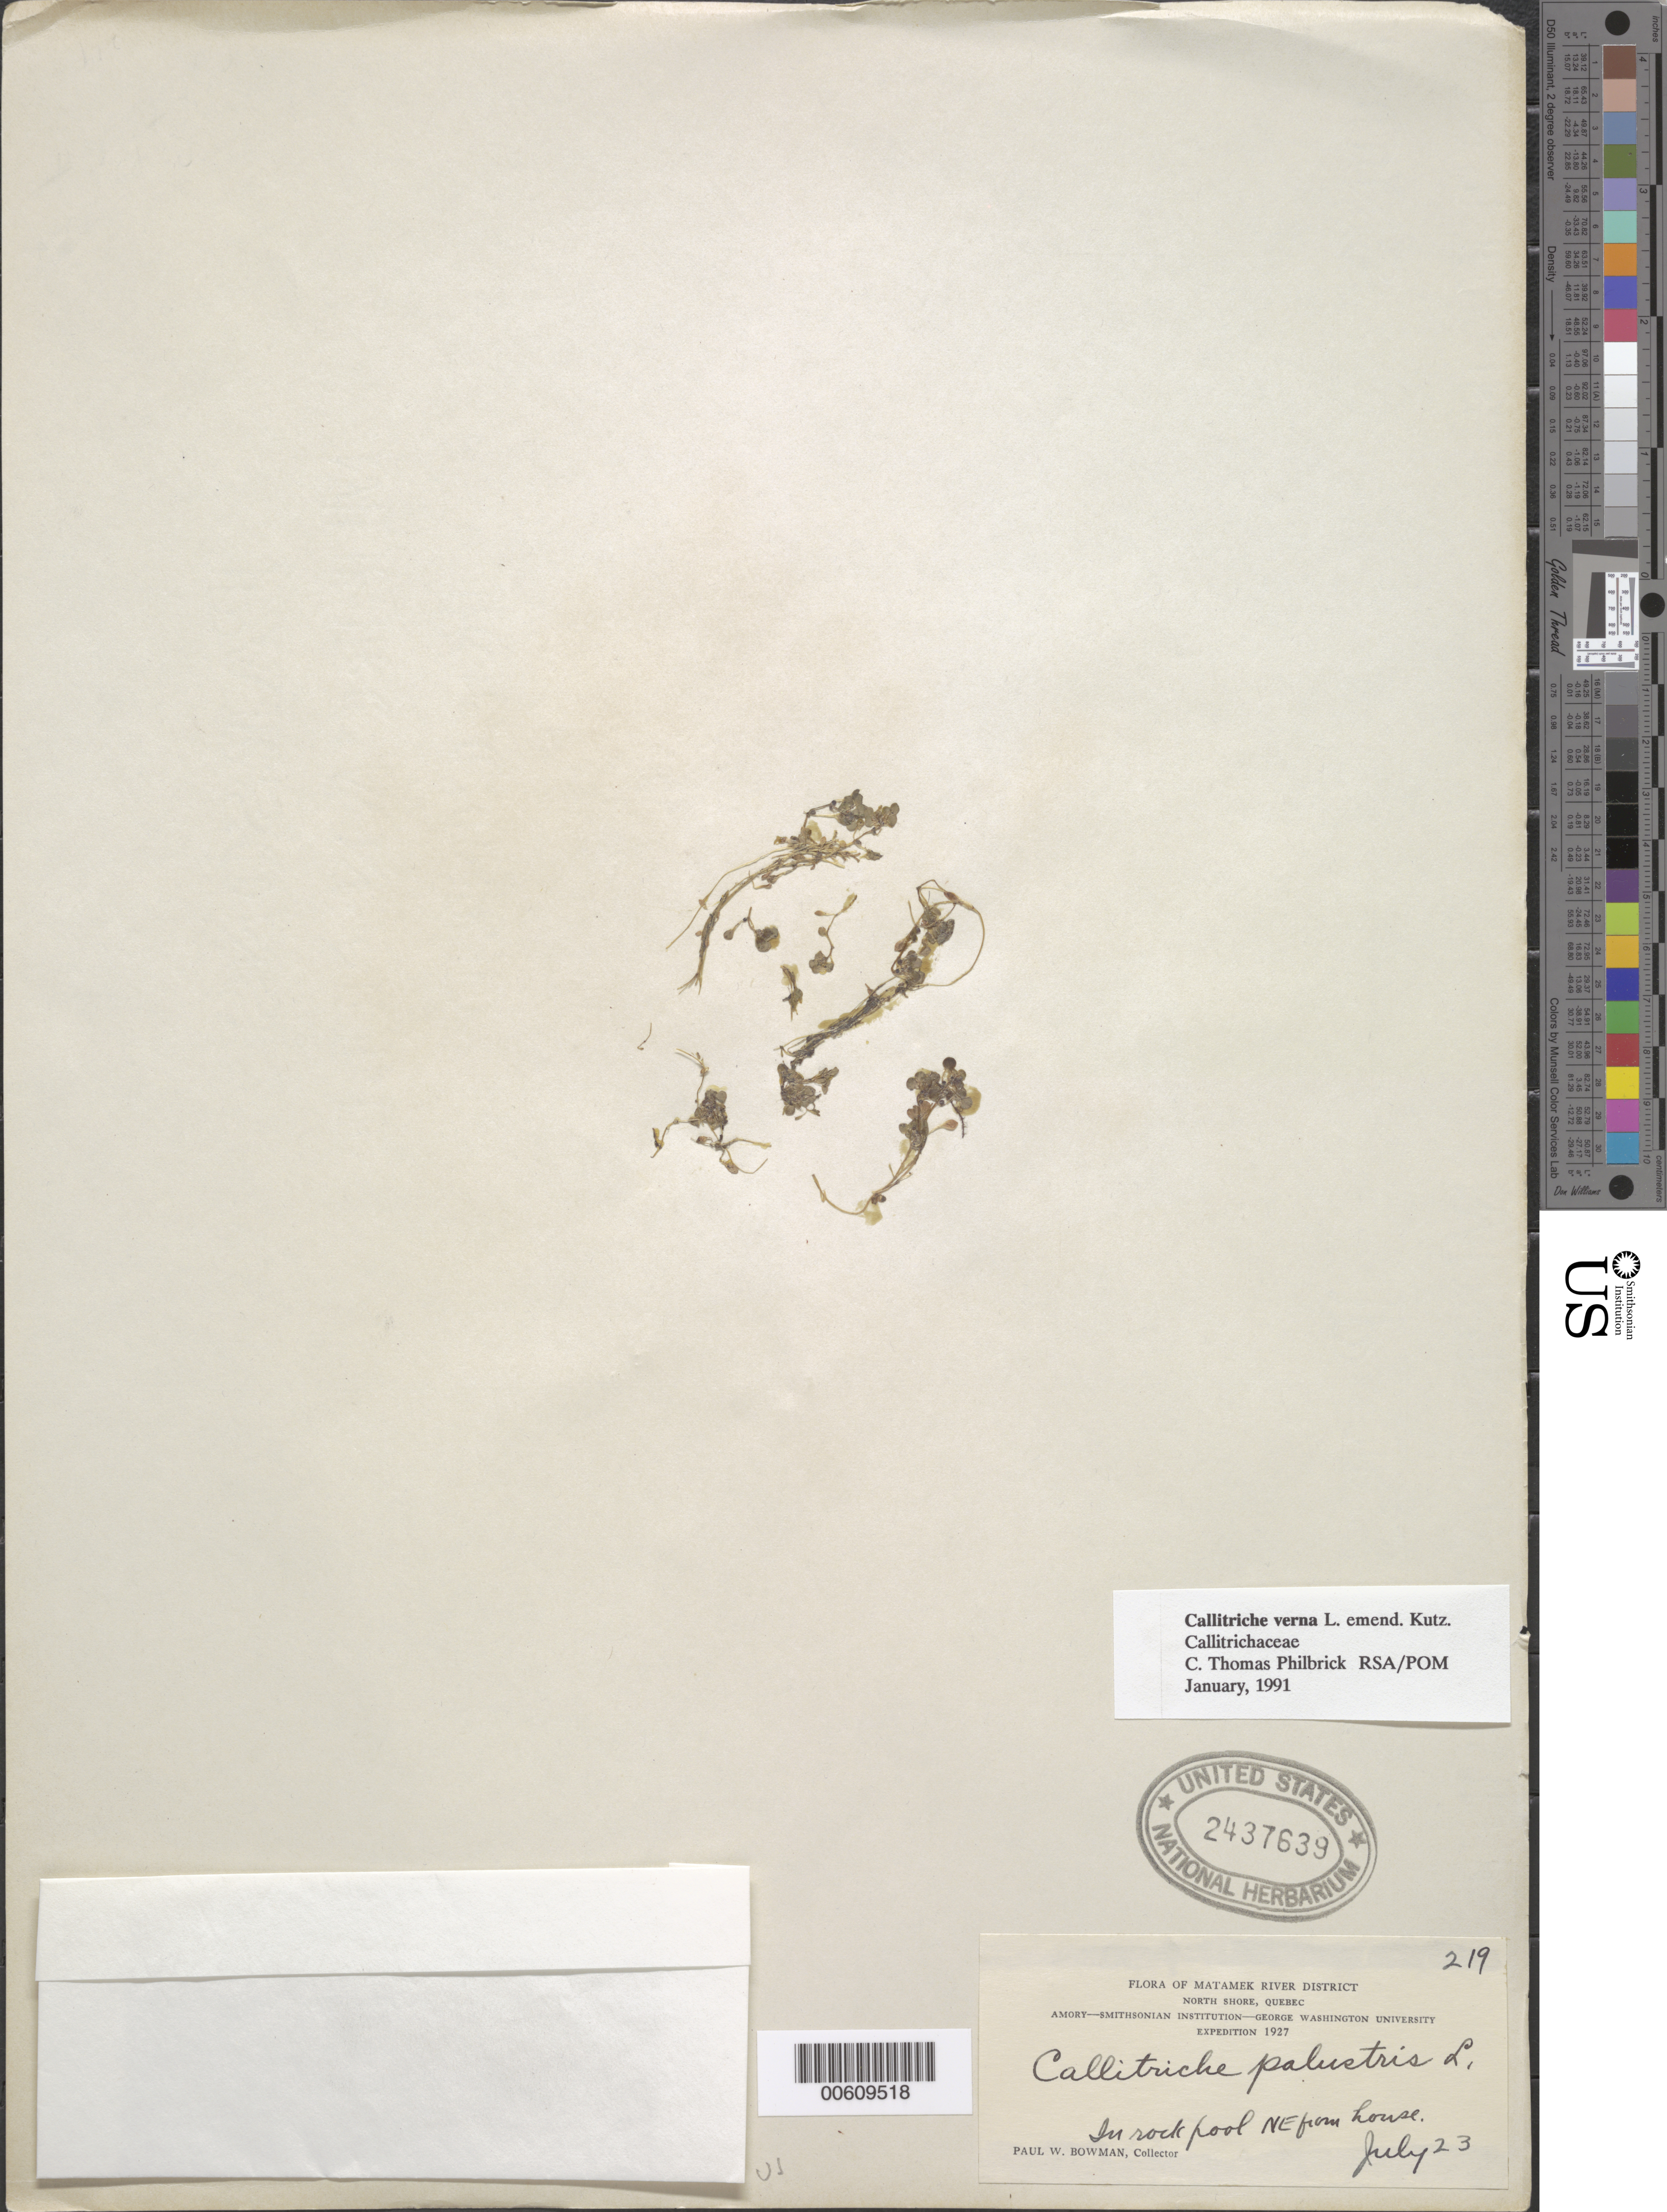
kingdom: Plantae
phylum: Tracheophyta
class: Magnoliopsida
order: Lamiales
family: Plantaginaceae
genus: Callitriche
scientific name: Callitriche verna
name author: L.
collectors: P. Bowman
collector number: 219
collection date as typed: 23 Jul 1927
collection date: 1927-07-23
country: Canada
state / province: Quebec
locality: Norath Shore or Matamek River District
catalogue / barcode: US 2437639